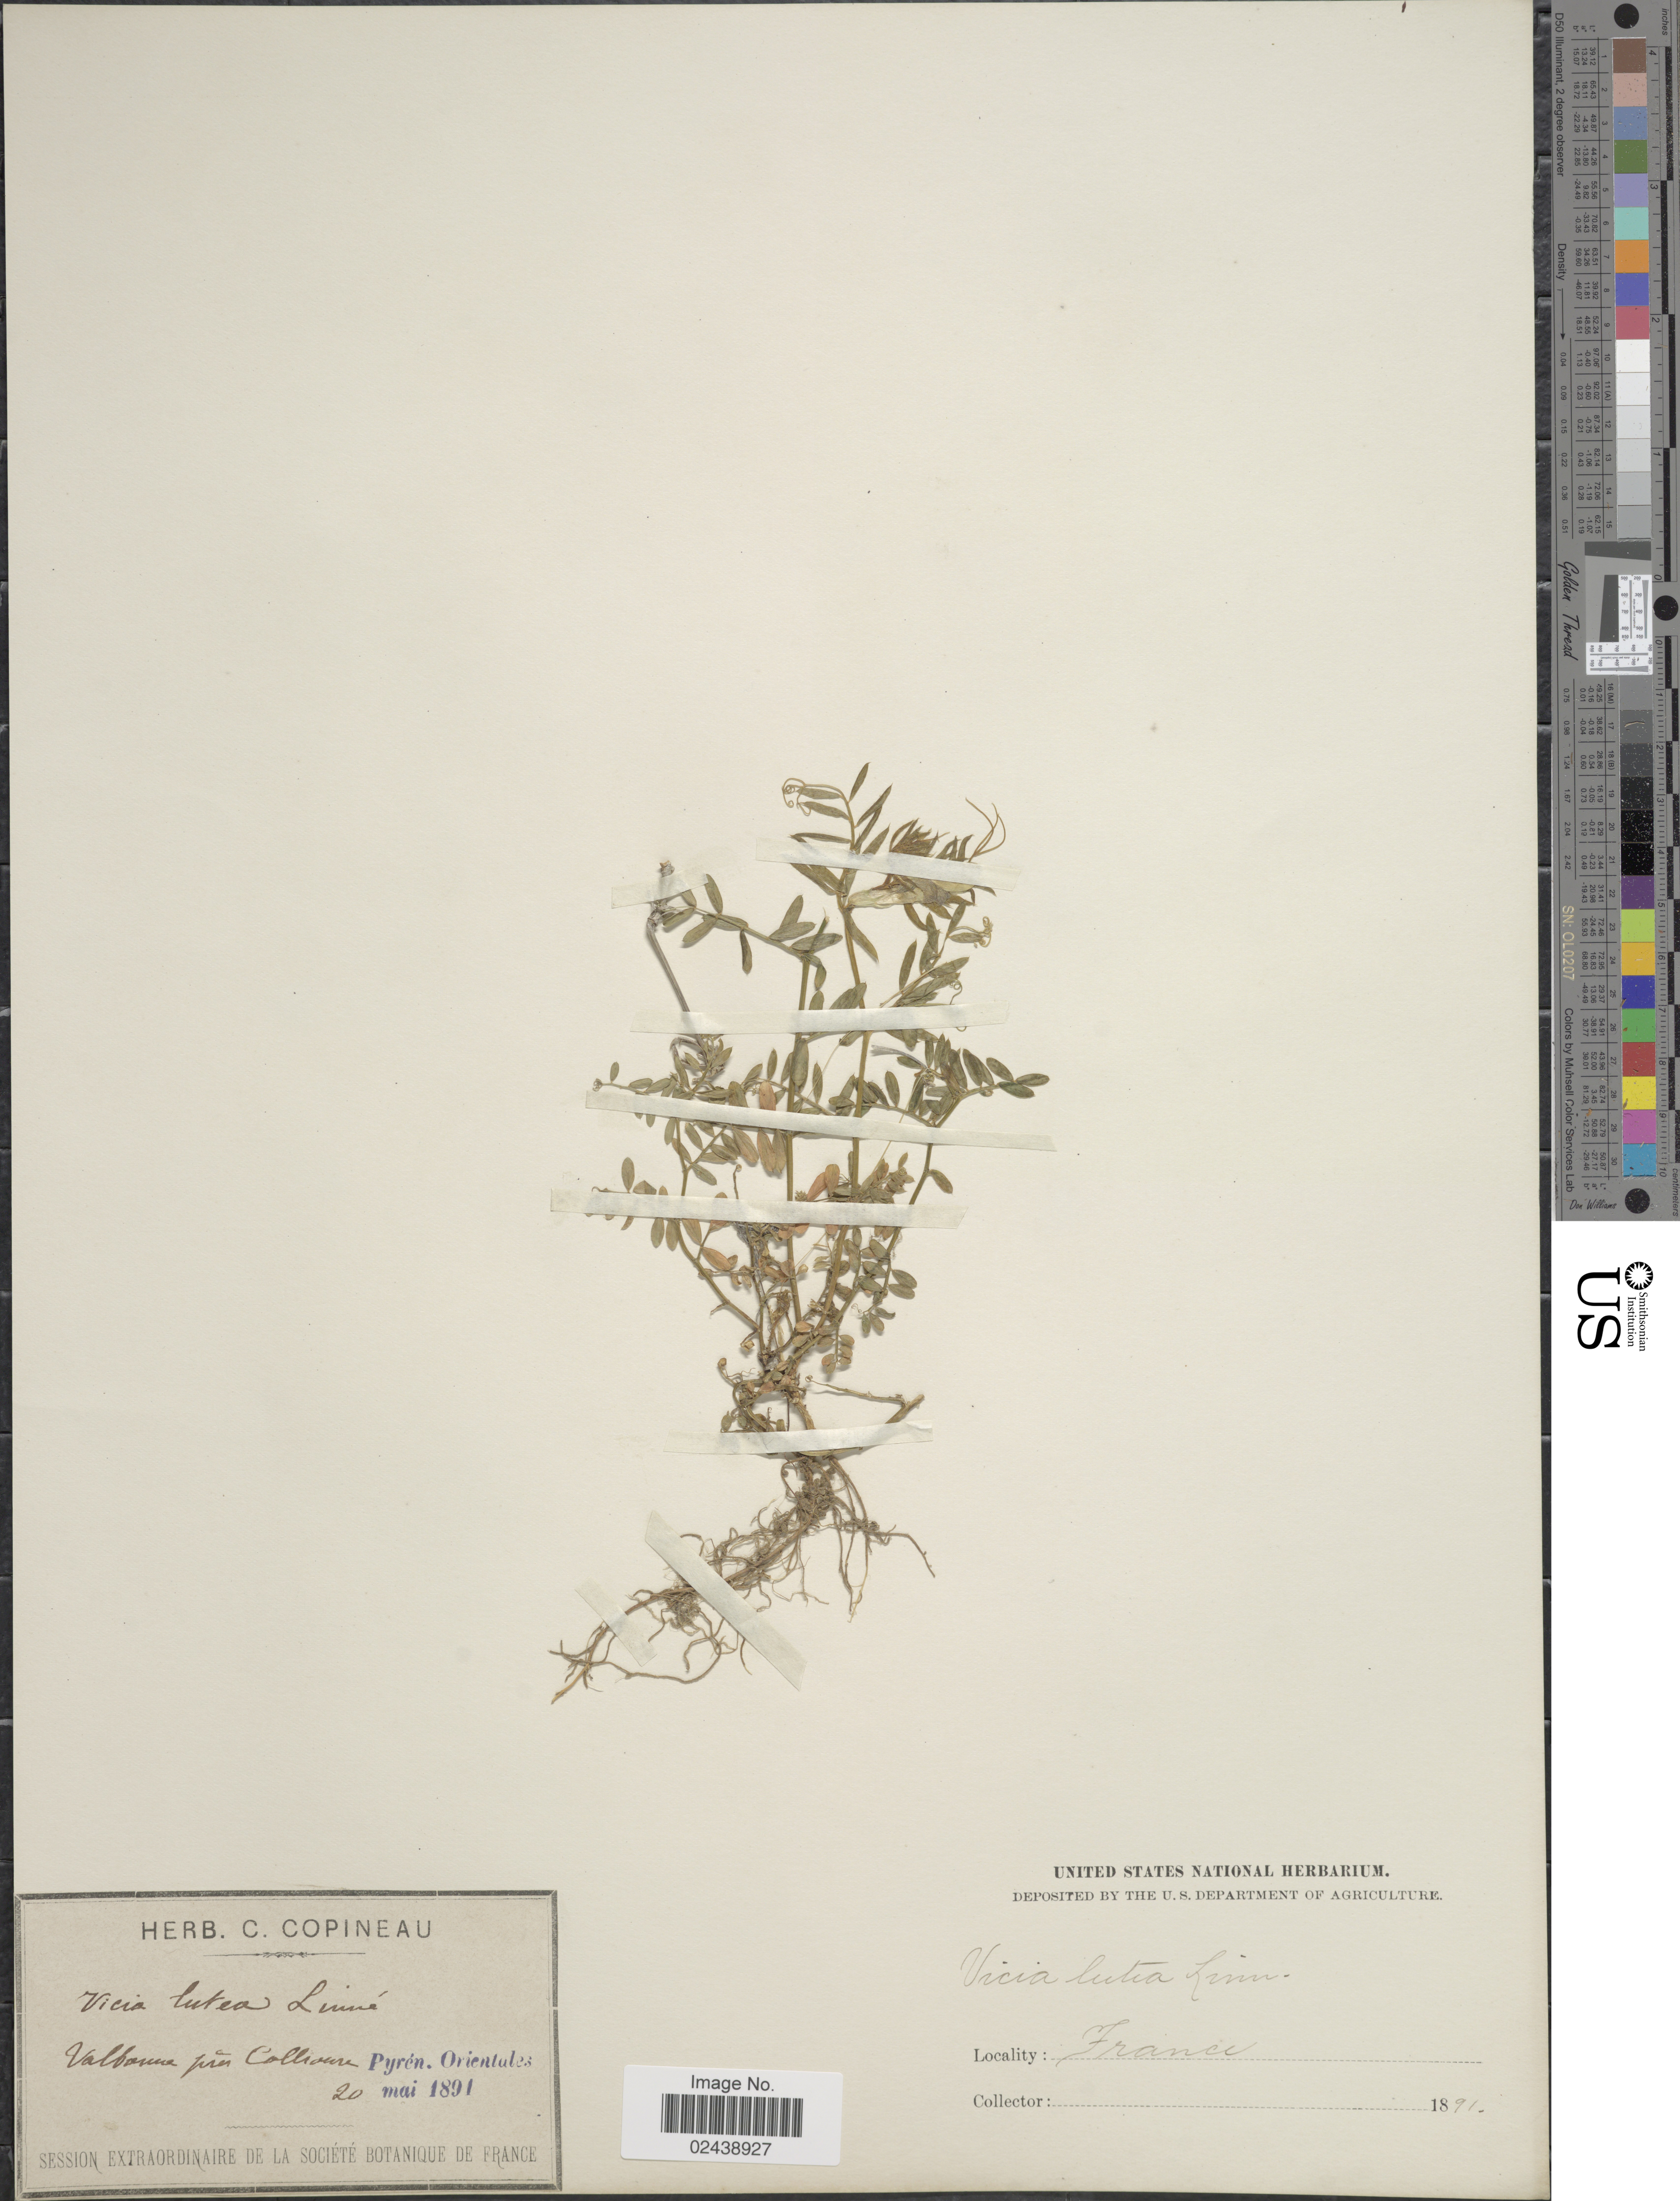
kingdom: Plantae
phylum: Tracheophyta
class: Magnoliopsida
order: Fabales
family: Fabaceae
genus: Vicia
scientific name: Vicia lutea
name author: L.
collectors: ex herb. C. Copineau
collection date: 1891-05-20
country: France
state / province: Occitanie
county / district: Pyrénées-Orientales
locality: Valbonne près Collioure, Pyren. Orientalis [Valbonne near Collioure, Pyrénées-Orientales]